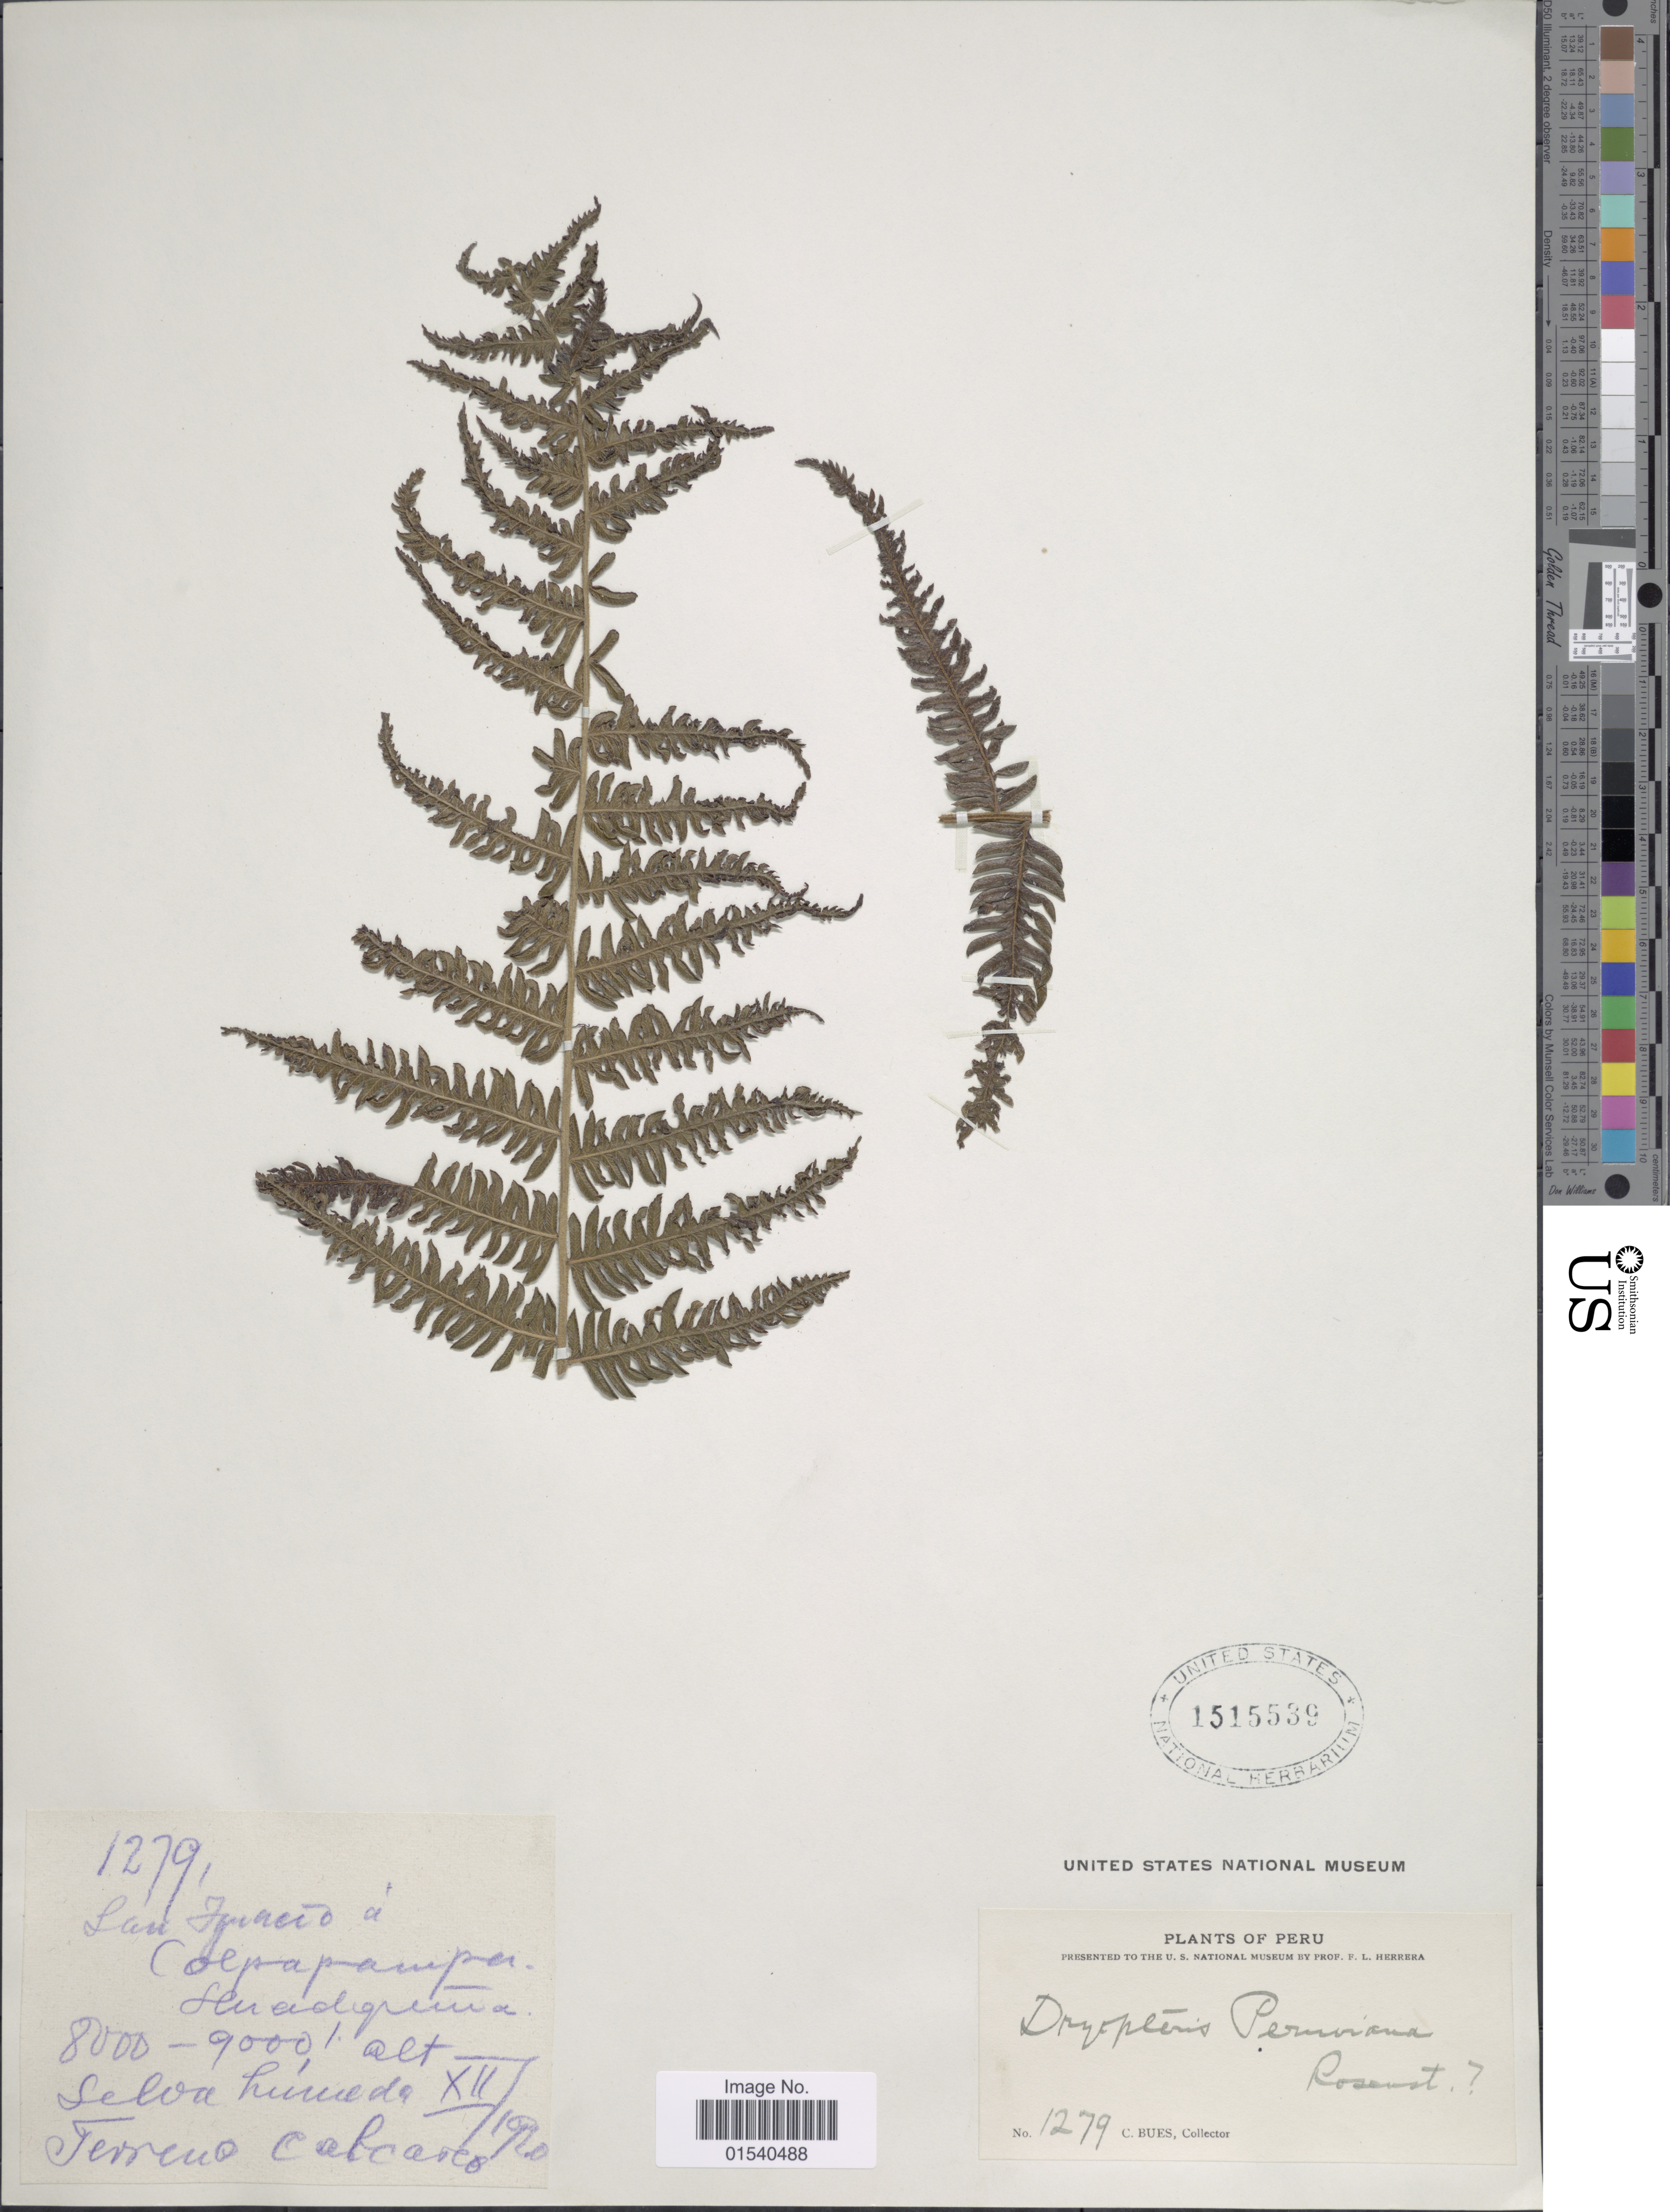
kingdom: Plantae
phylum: Tracheophyta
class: Polypodiopsida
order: Polypodiales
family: Thelypteridaceae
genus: Amauropelta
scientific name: Amauropelta peruviana (Rosenst.) comb. nov., ined 2015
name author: (Rosenst.)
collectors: C. Bues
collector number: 1279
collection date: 1910-12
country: Peru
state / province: Cusco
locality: Colpapampa. Huadquiña. Selva húmeda. Terreno Calcáreo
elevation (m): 2438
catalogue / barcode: US 1515539